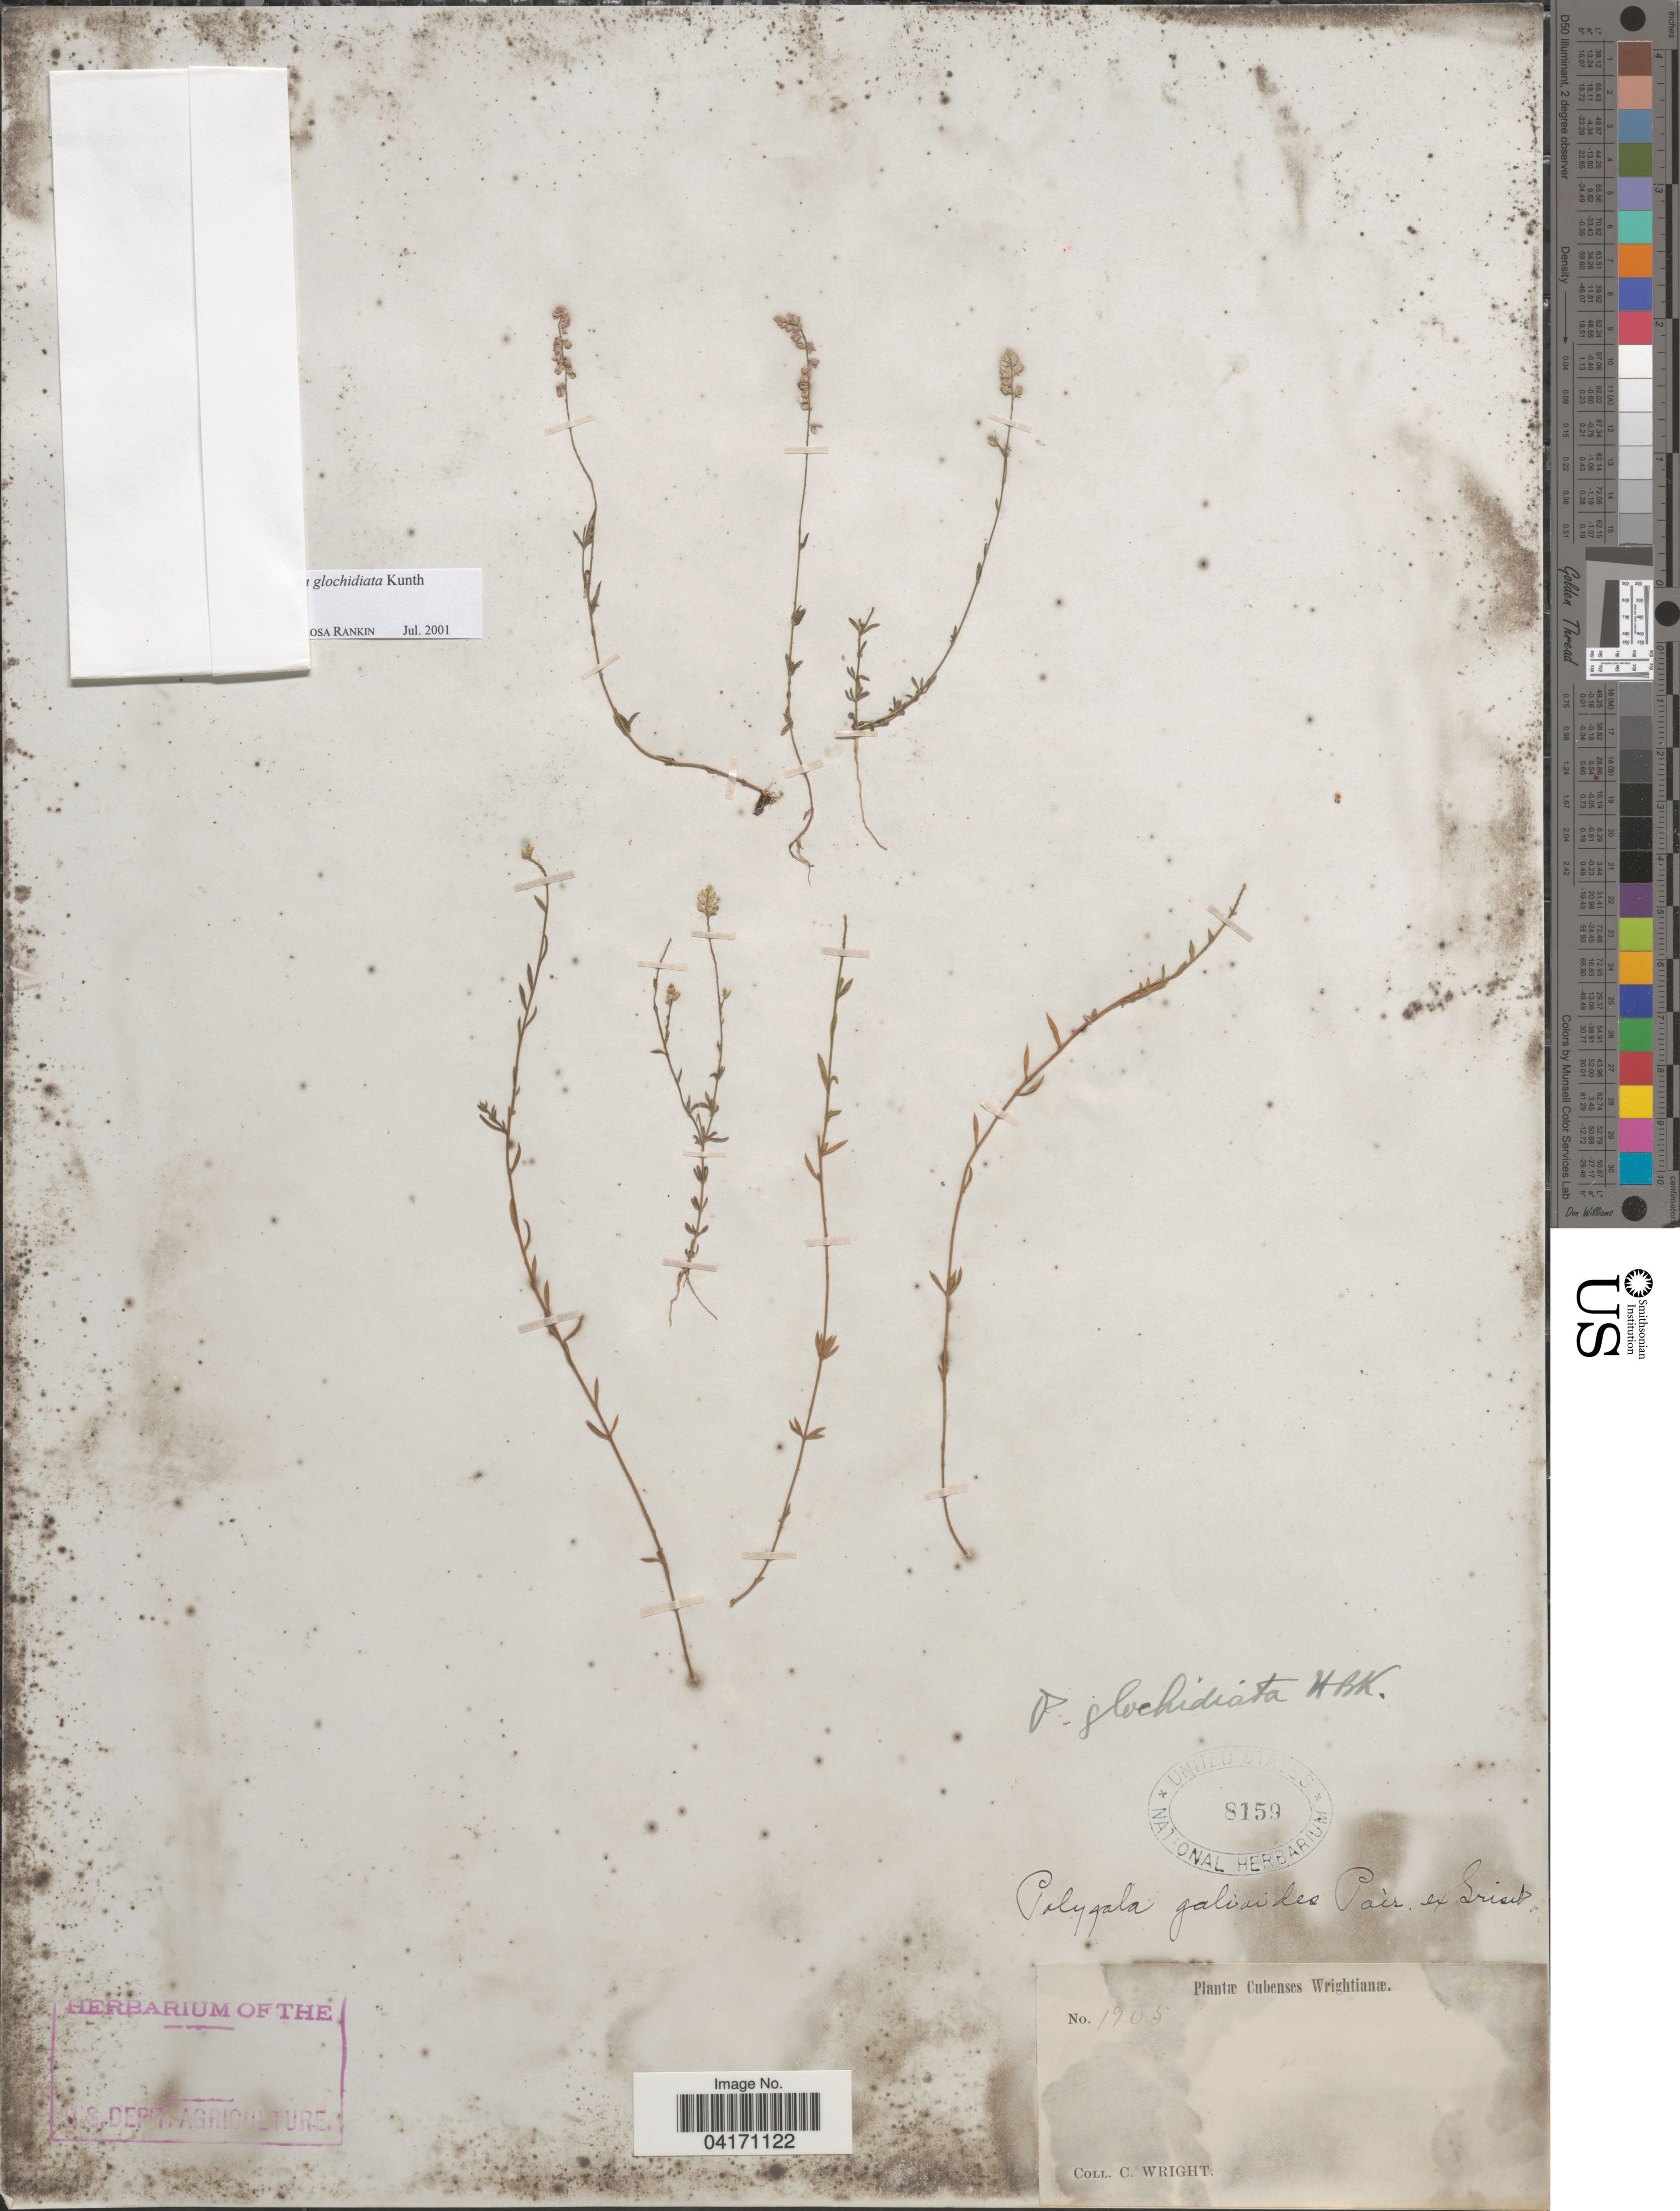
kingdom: Plantae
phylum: Tracheophyta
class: Magnoliopsida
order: Fabales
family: Polygalaceae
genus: Polygala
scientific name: Polygala glochidiata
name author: Kunth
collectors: C. Wright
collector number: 1905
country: Cuba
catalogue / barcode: US 8159